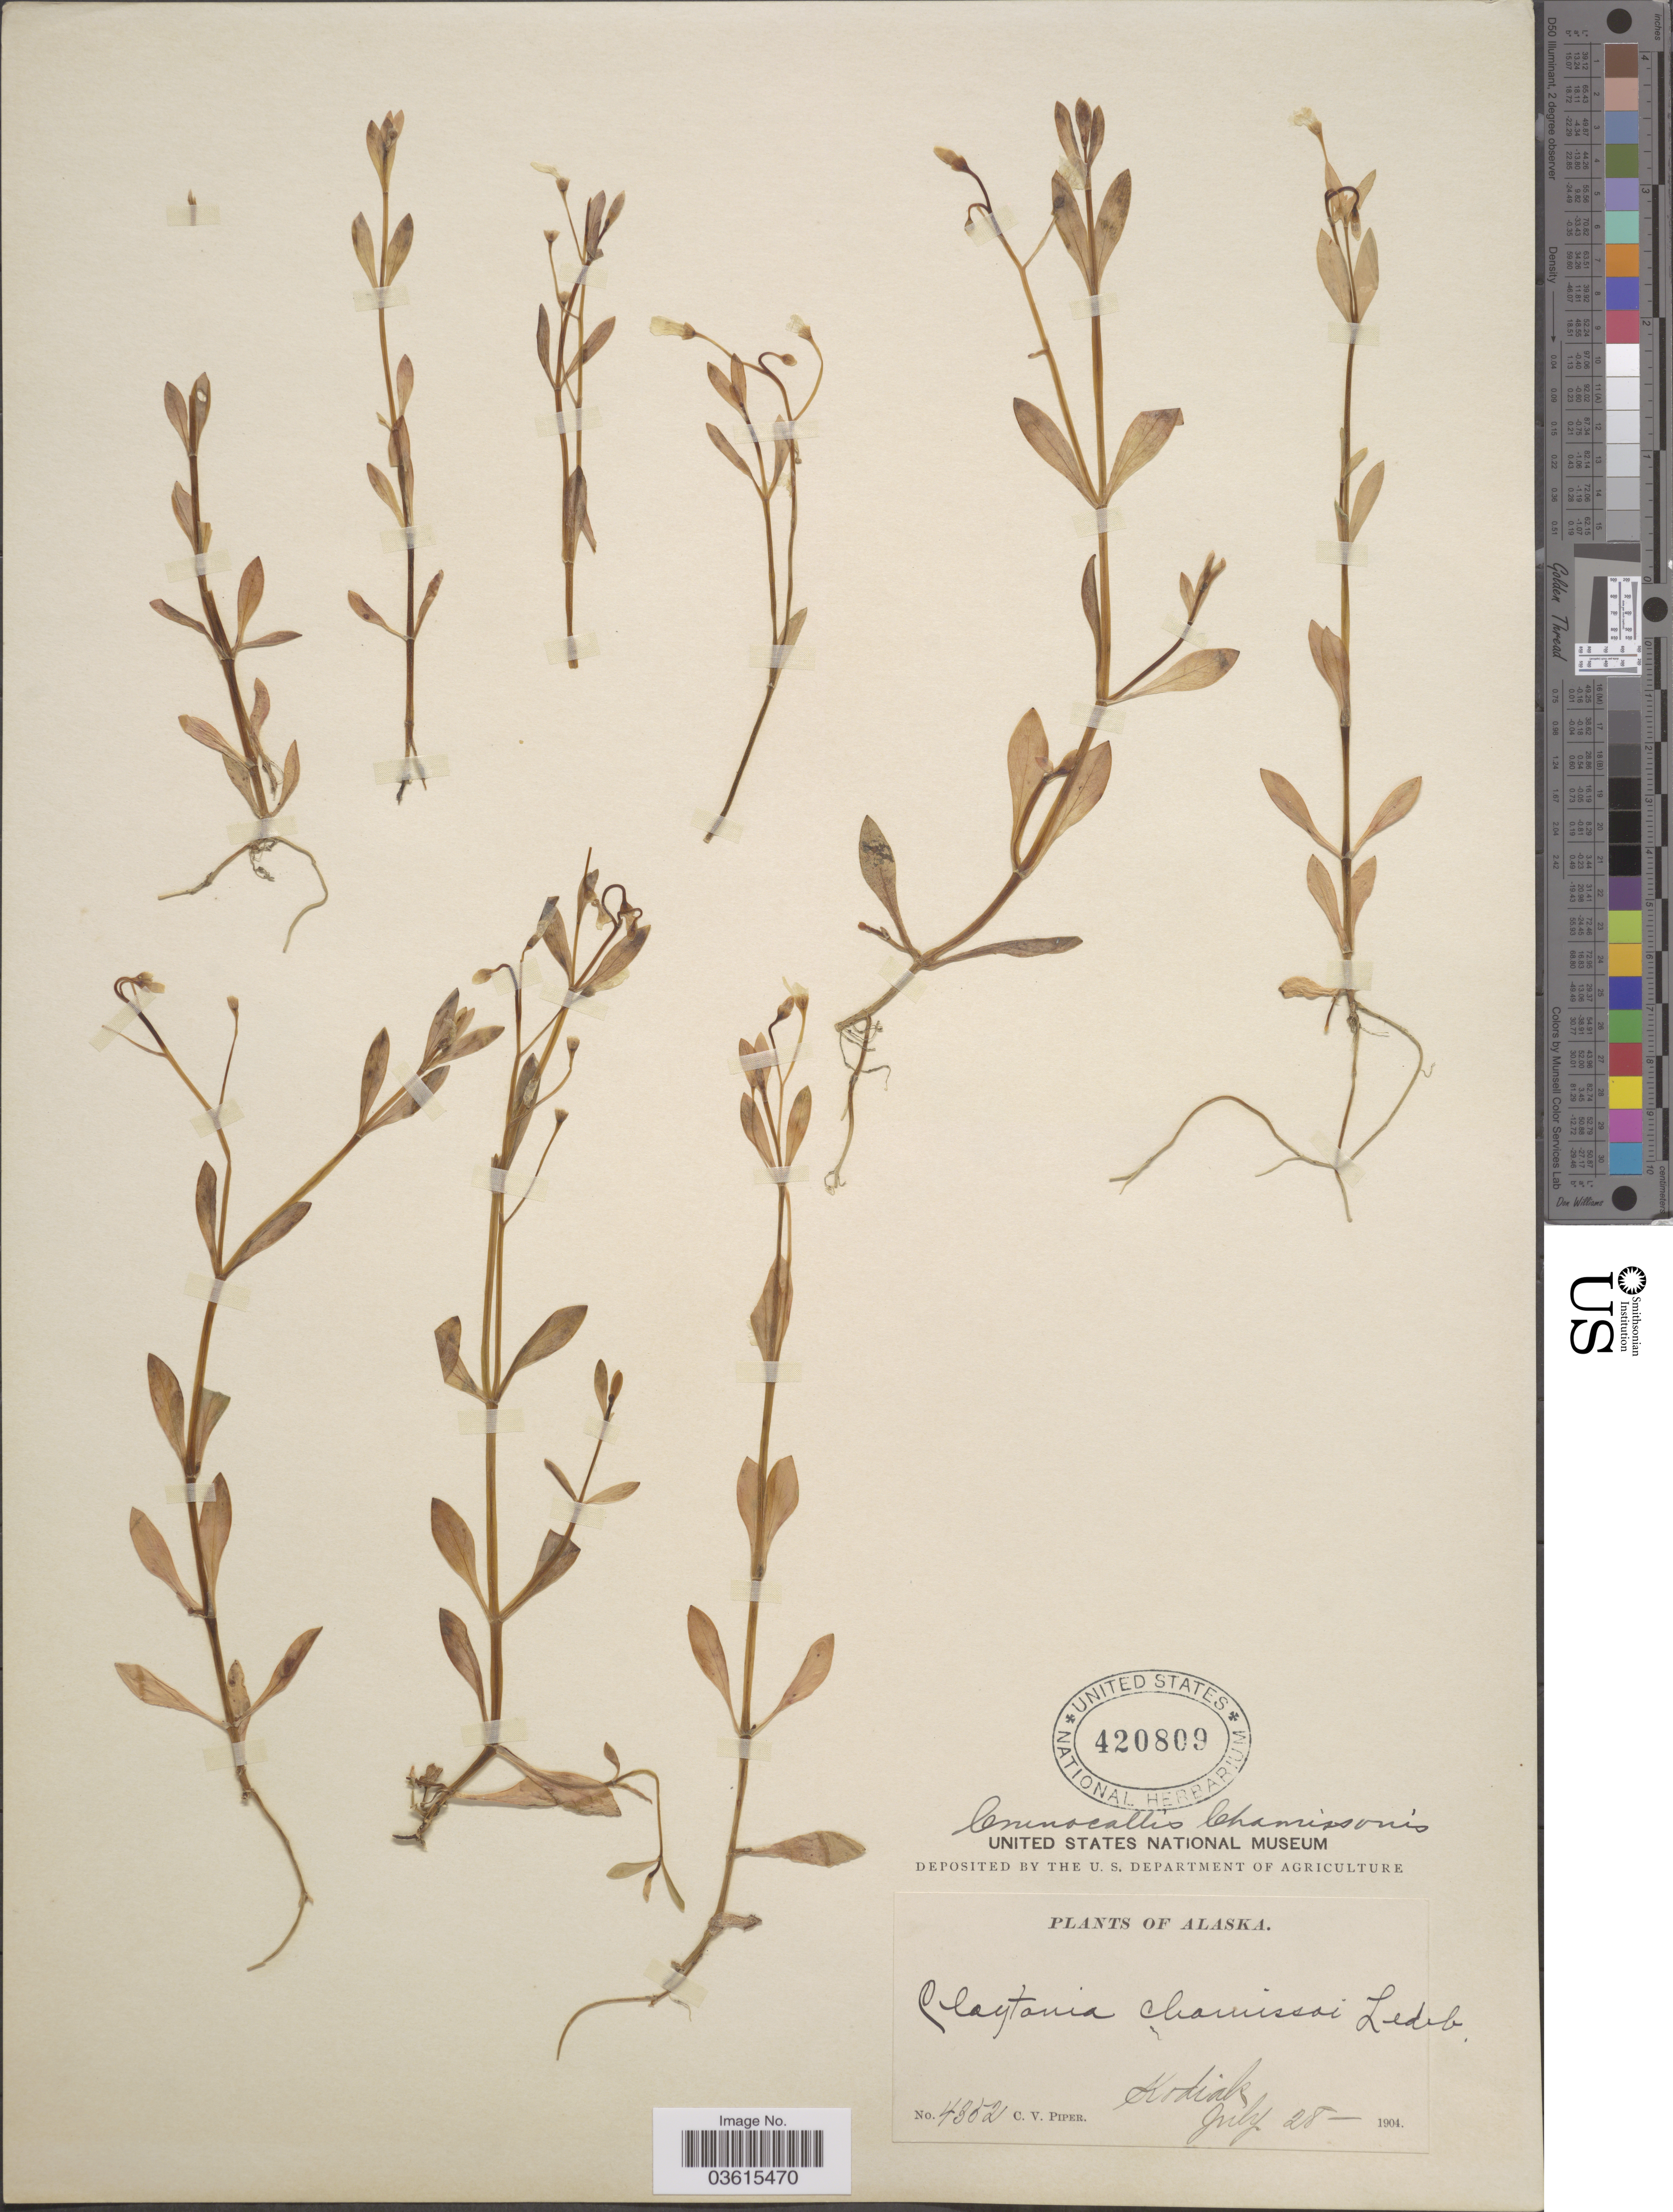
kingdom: Plantae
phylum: Tracheophyta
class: Magnoliopsida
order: Caryophyllales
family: Montiaceae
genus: Montia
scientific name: Montia chamissoi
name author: (Ledeb. ex Spreng.) Greene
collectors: C. V. Piper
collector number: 4352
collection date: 1904-07-28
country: United States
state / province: Alaska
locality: Kodiak.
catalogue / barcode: US 420809